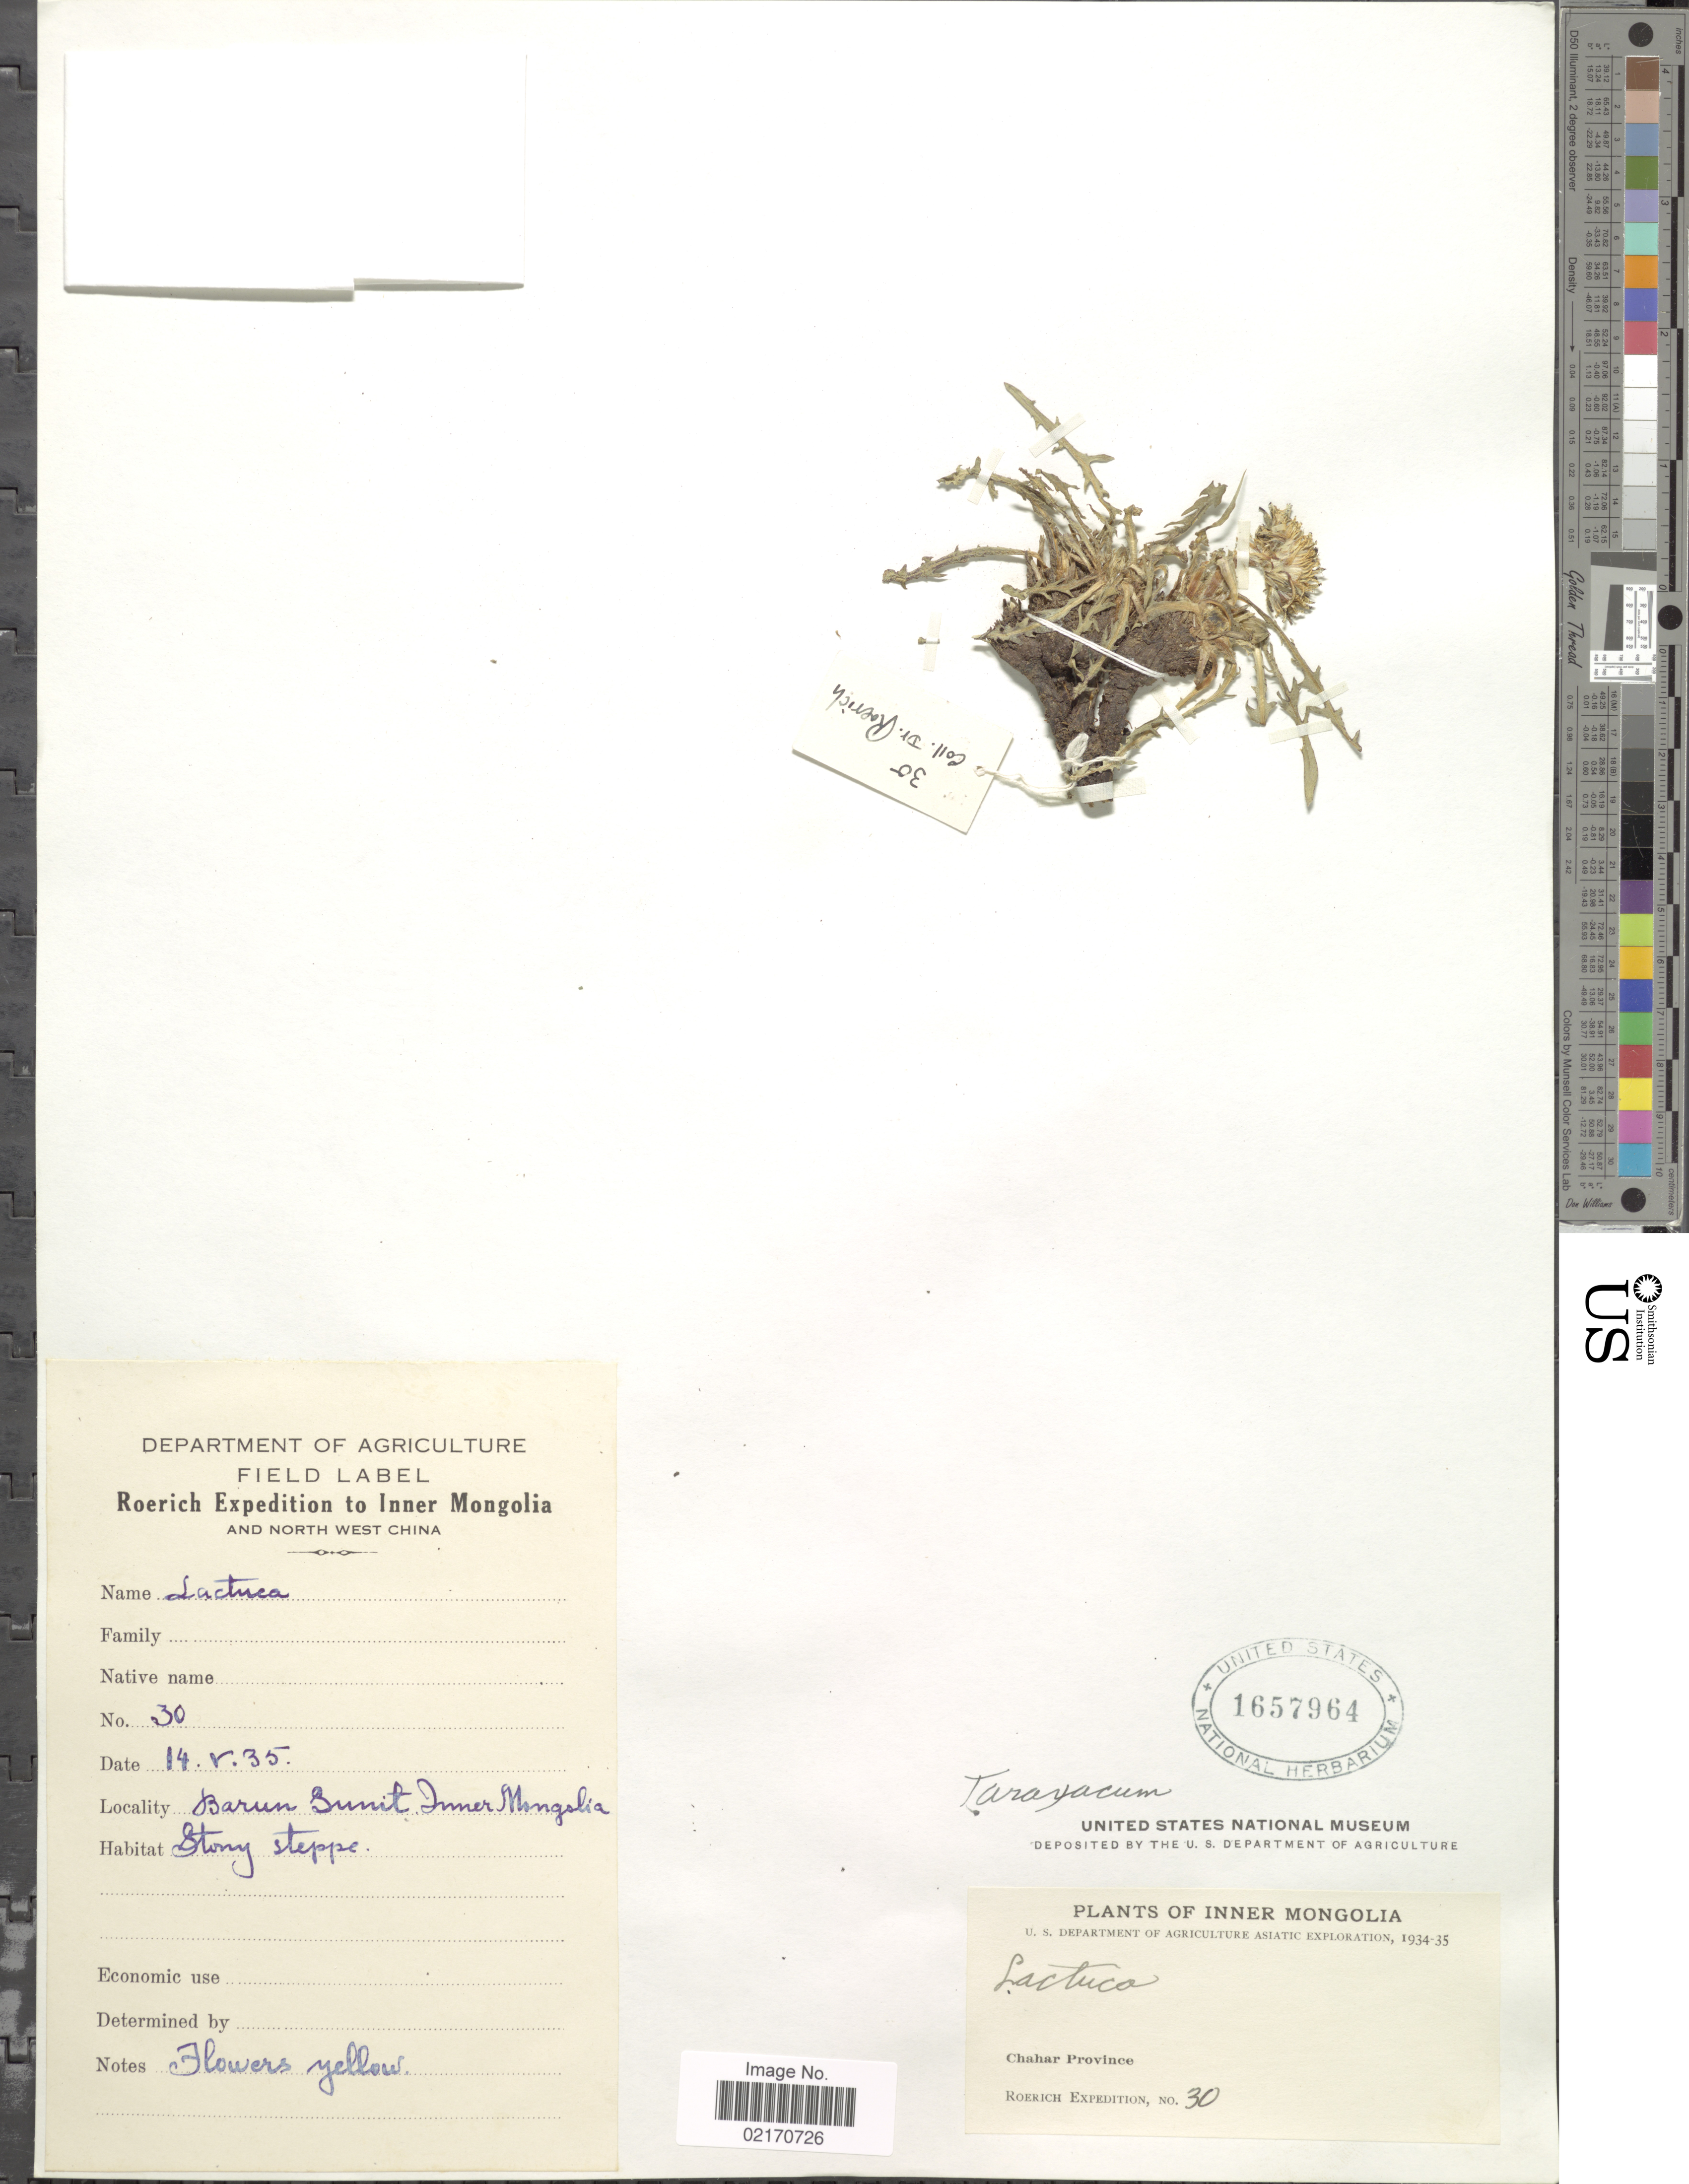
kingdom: Plantae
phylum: Tracheophyta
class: Magnoliopsida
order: Asterales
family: Asteraceae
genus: Taraxacum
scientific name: Taraxacum sp.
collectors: Roerich Expedition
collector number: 30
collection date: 1935-05-14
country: China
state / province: Nei Monggol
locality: Inner Mongolia, Chahar Province, Barun Summit.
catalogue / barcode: US 1657964